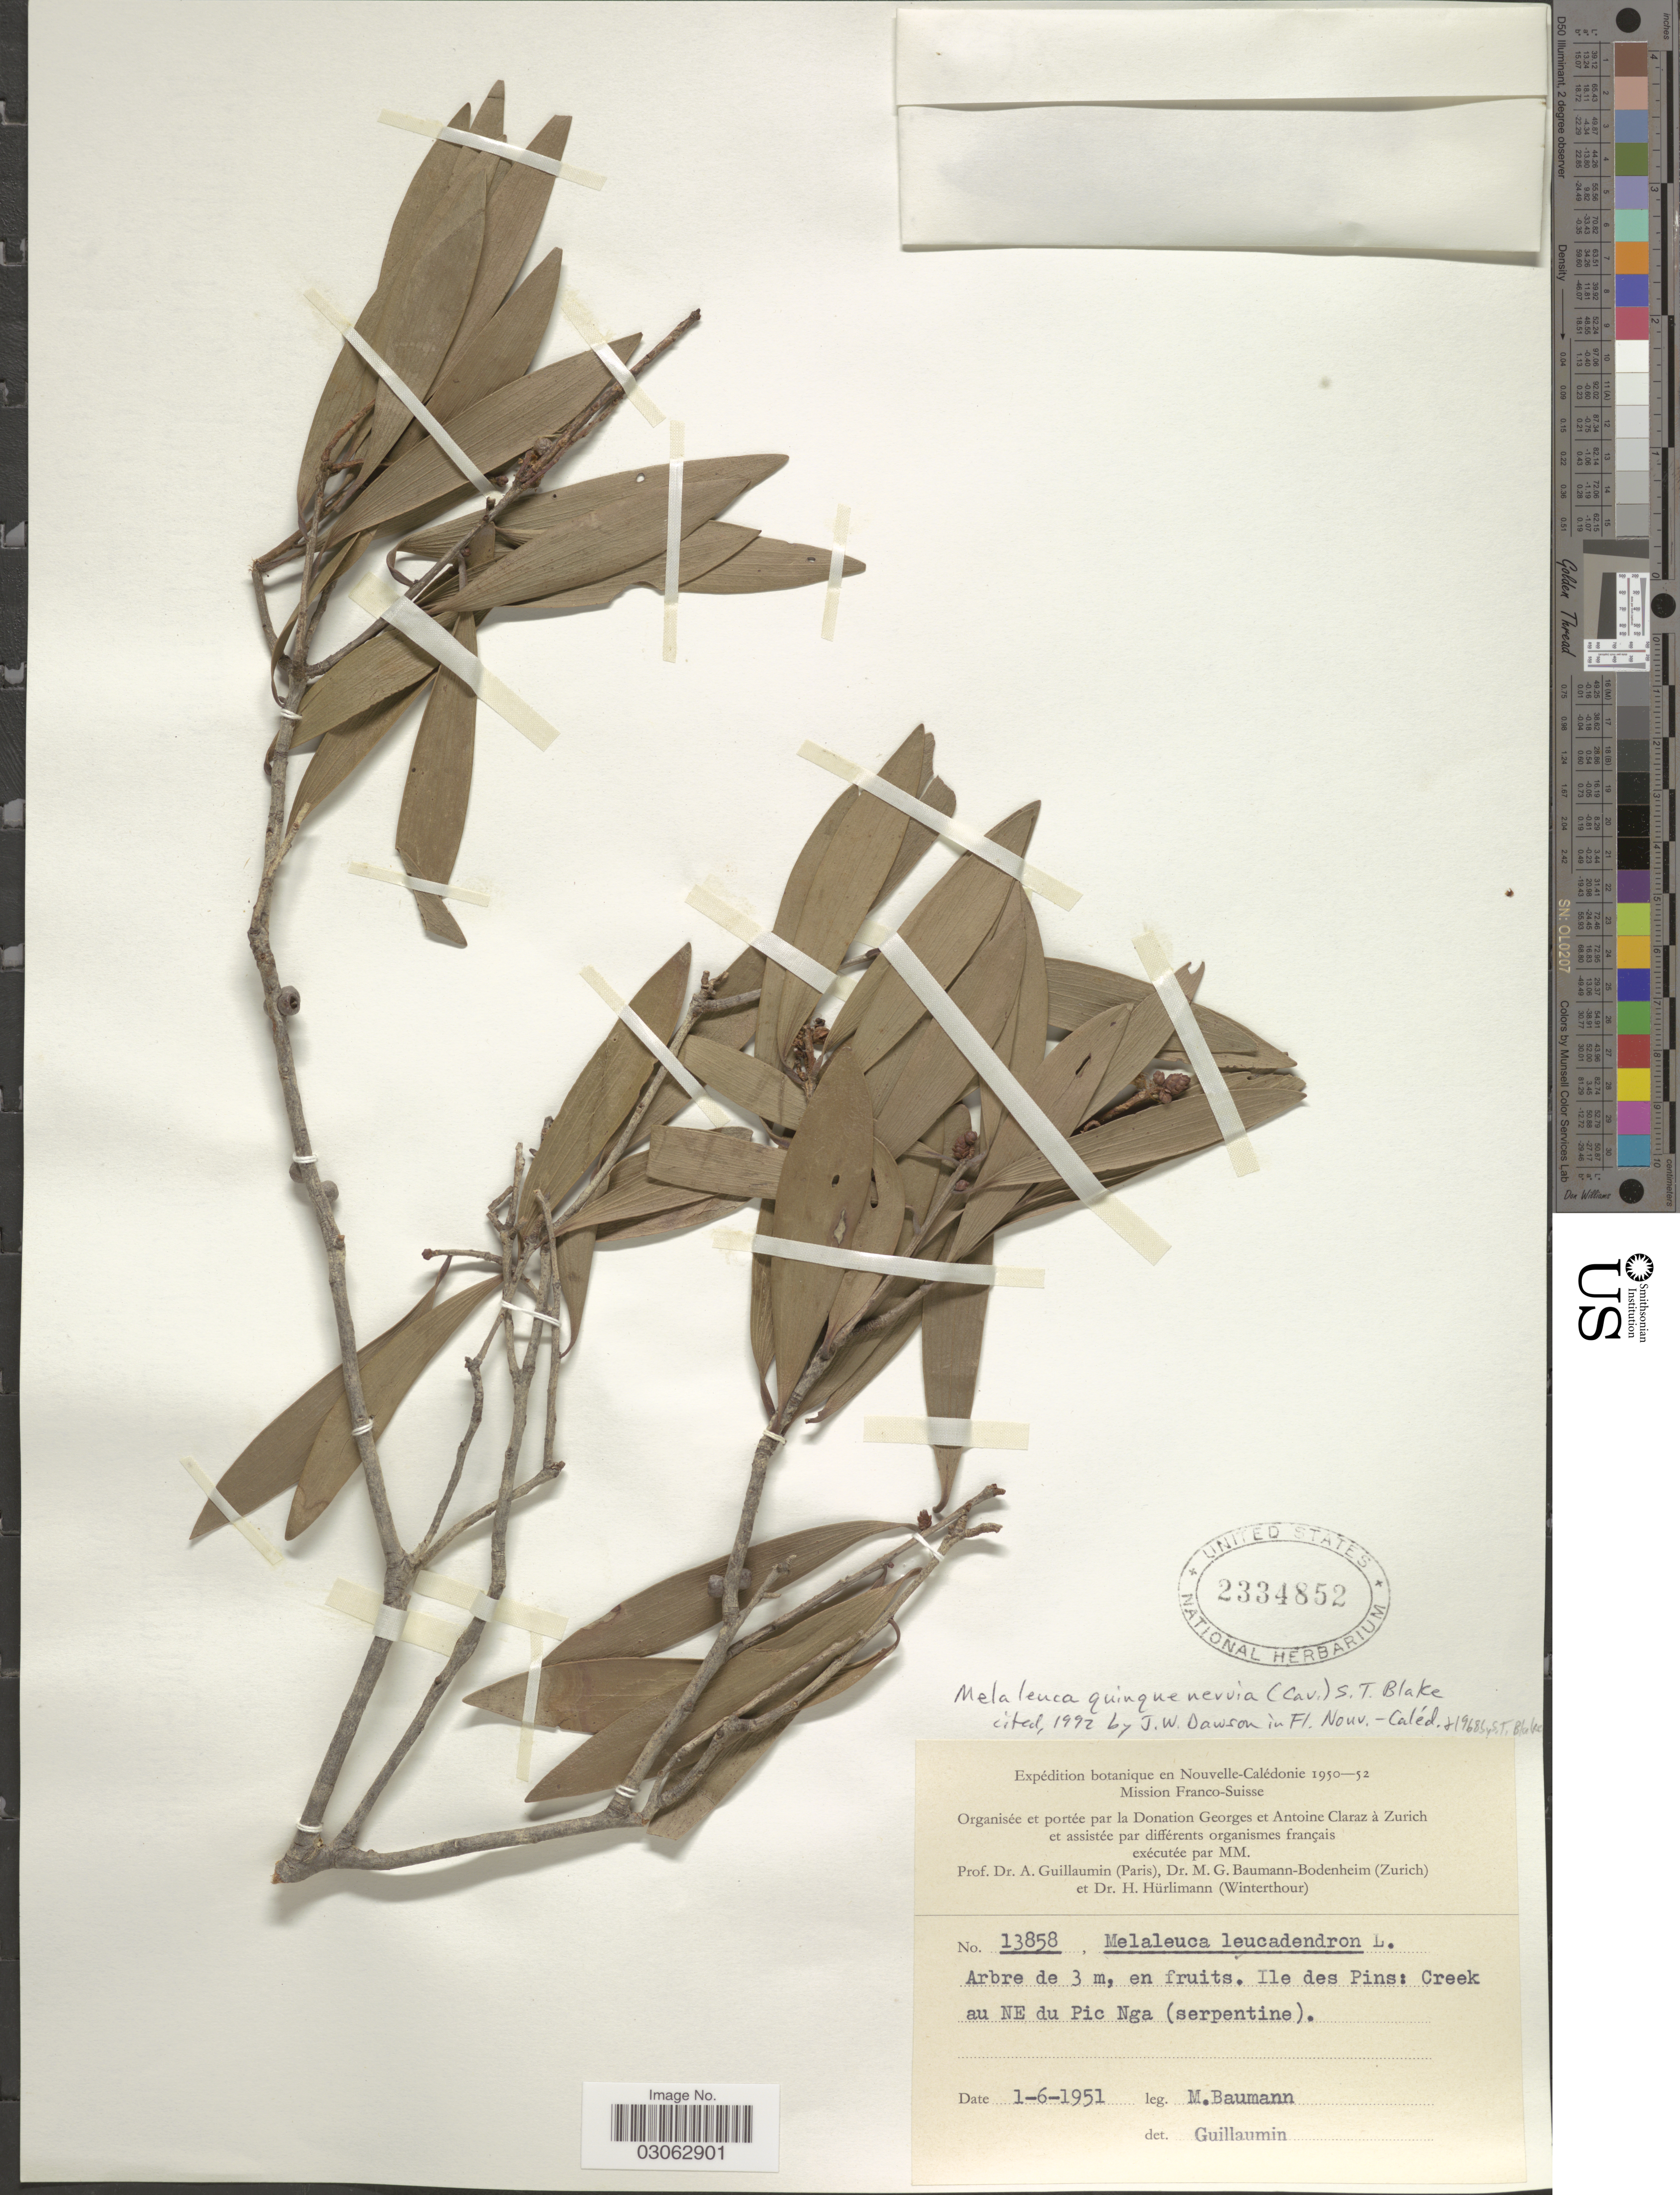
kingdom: Plantae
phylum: Tracheophyta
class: Magnoliopsida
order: Myrtales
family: Myrtaceae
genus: Melaleuca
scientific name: Melaleuca quinquenervia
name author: (Cav.) S.T. Blake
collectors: M. Baumann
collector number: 13858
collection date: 1951-06-01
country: New Caledonia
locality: Ile des Pins: Creek au NE du Pic Nga (serpentine).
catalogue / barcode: US 2334852